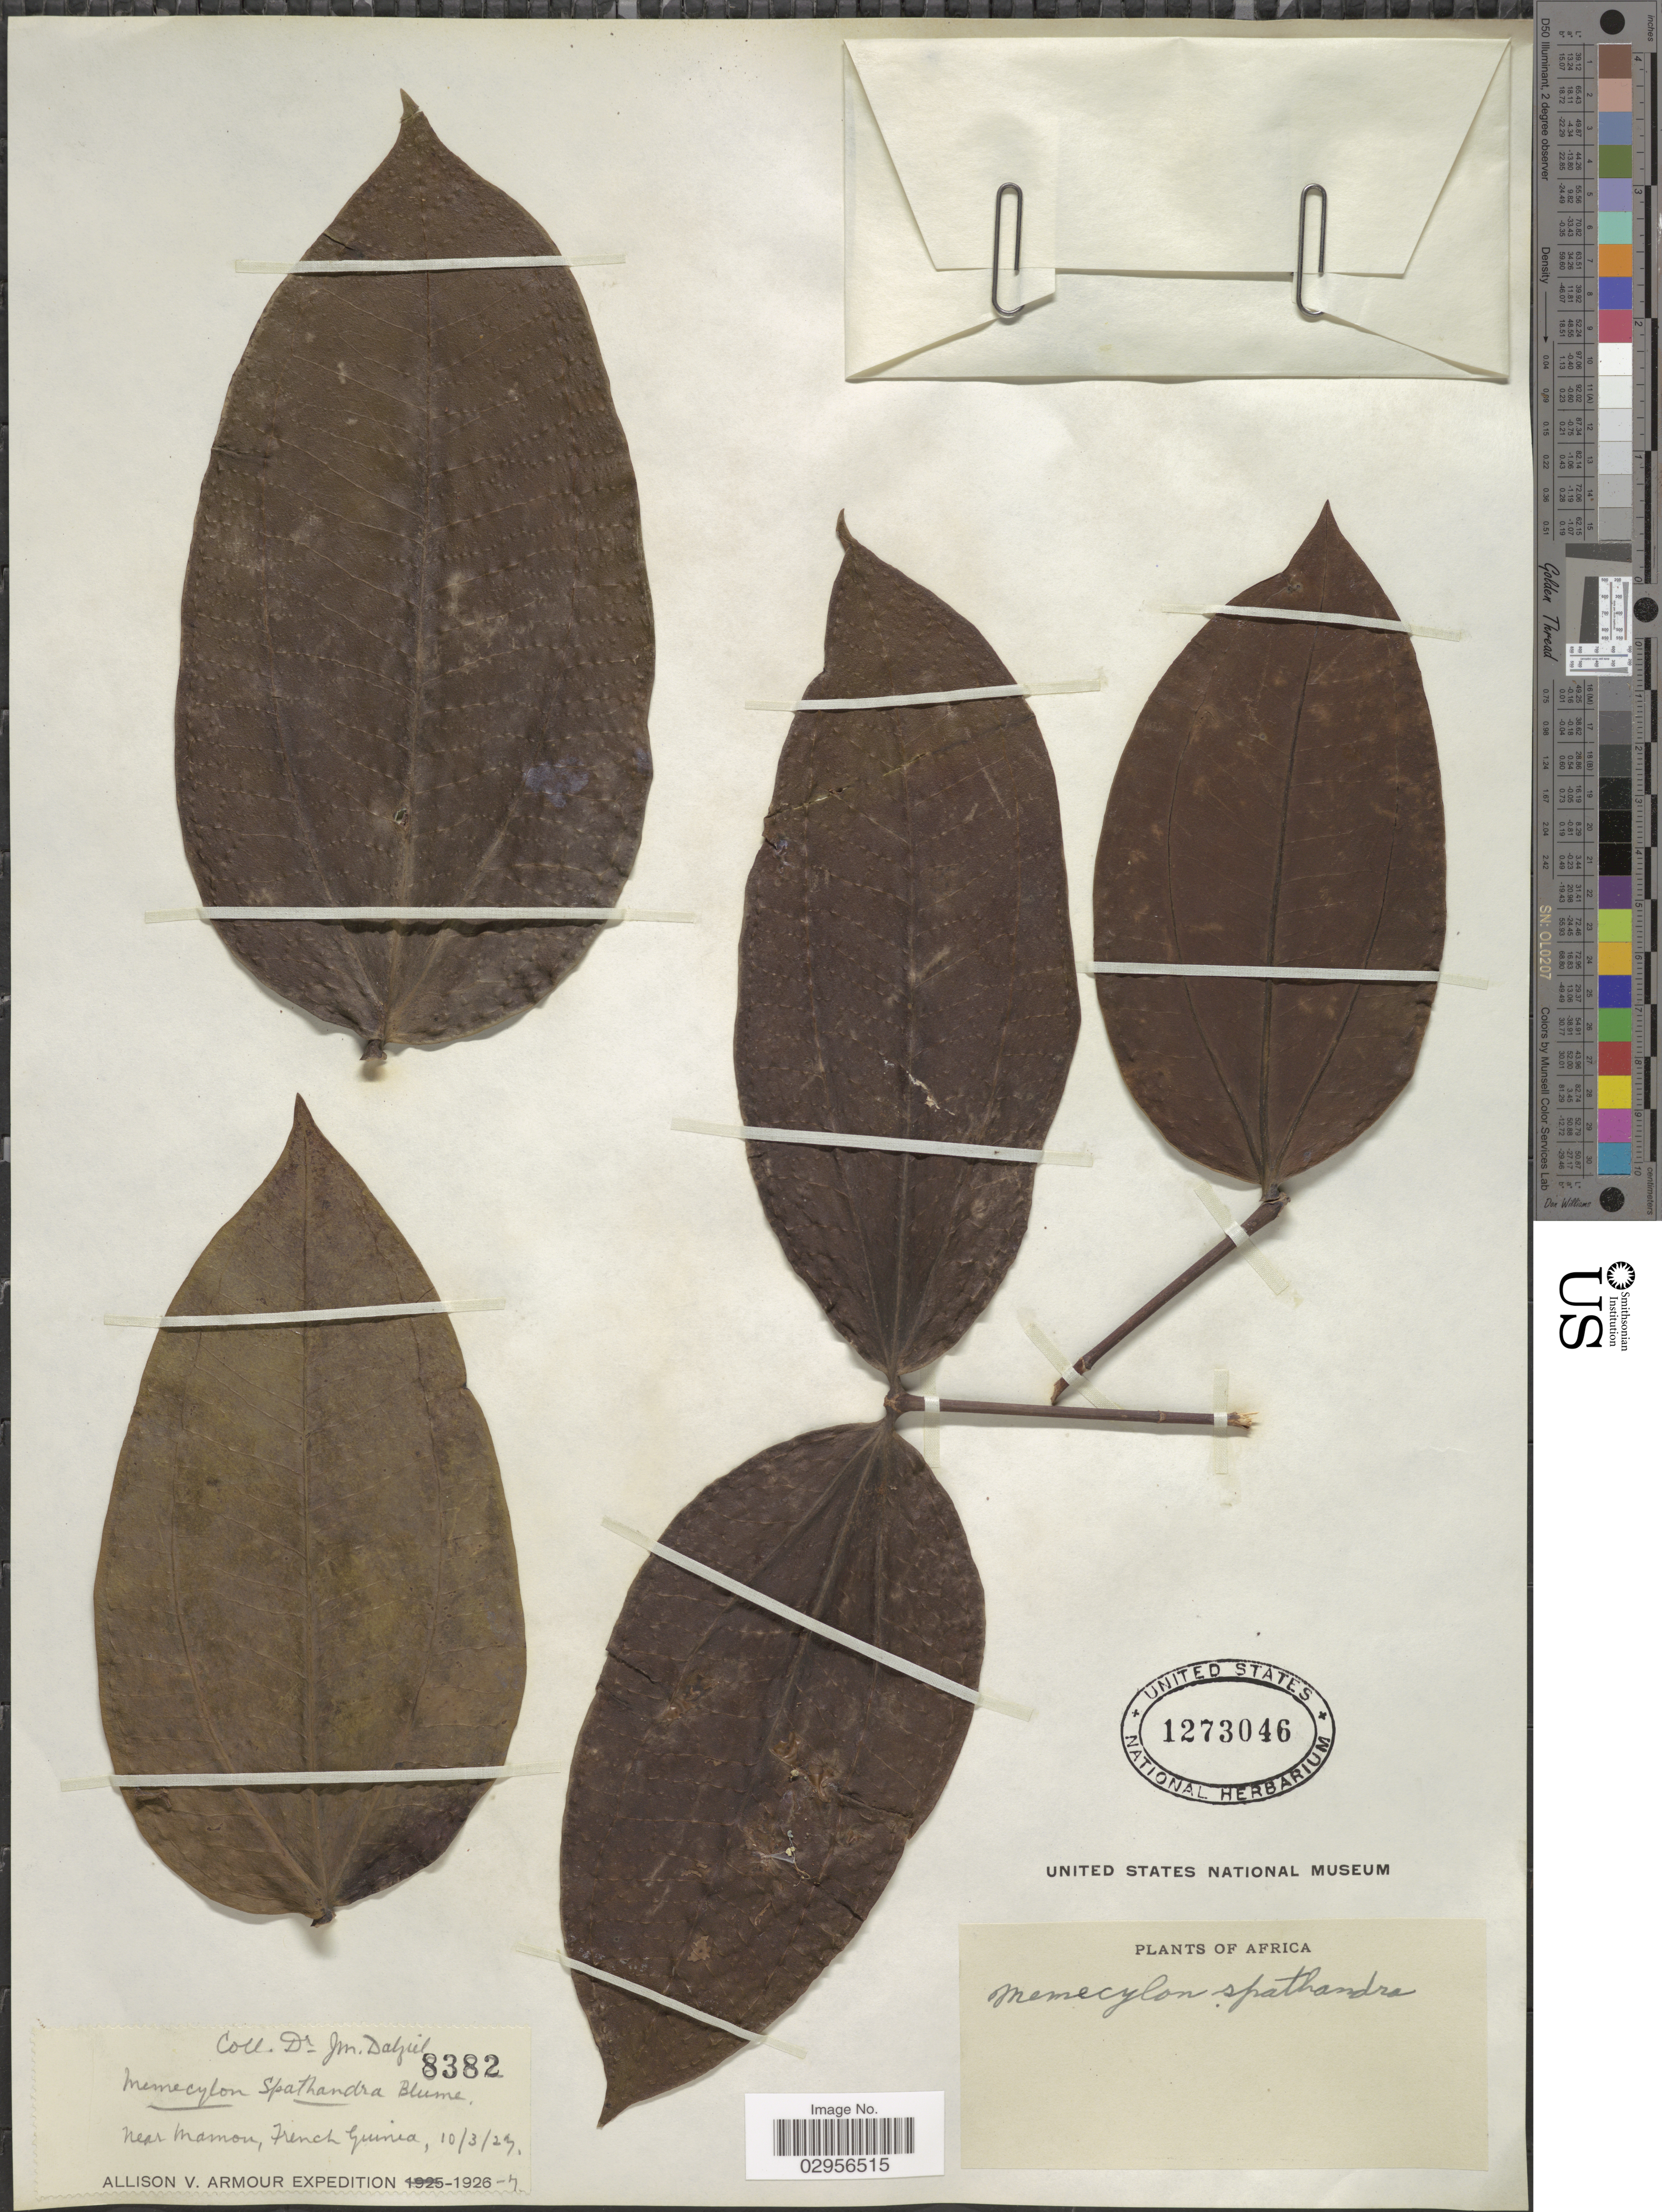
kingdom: Plantae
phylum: Tracheophyta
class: Magnoliopsida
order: Myrtales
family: Melastomataceae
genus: Memecylon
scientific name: Memecylon spathandra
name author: Blume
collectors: J. Dalziel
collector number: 8382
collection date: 1927-03-10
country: Guinea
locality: Near Mamou.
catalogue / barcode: US 1273046